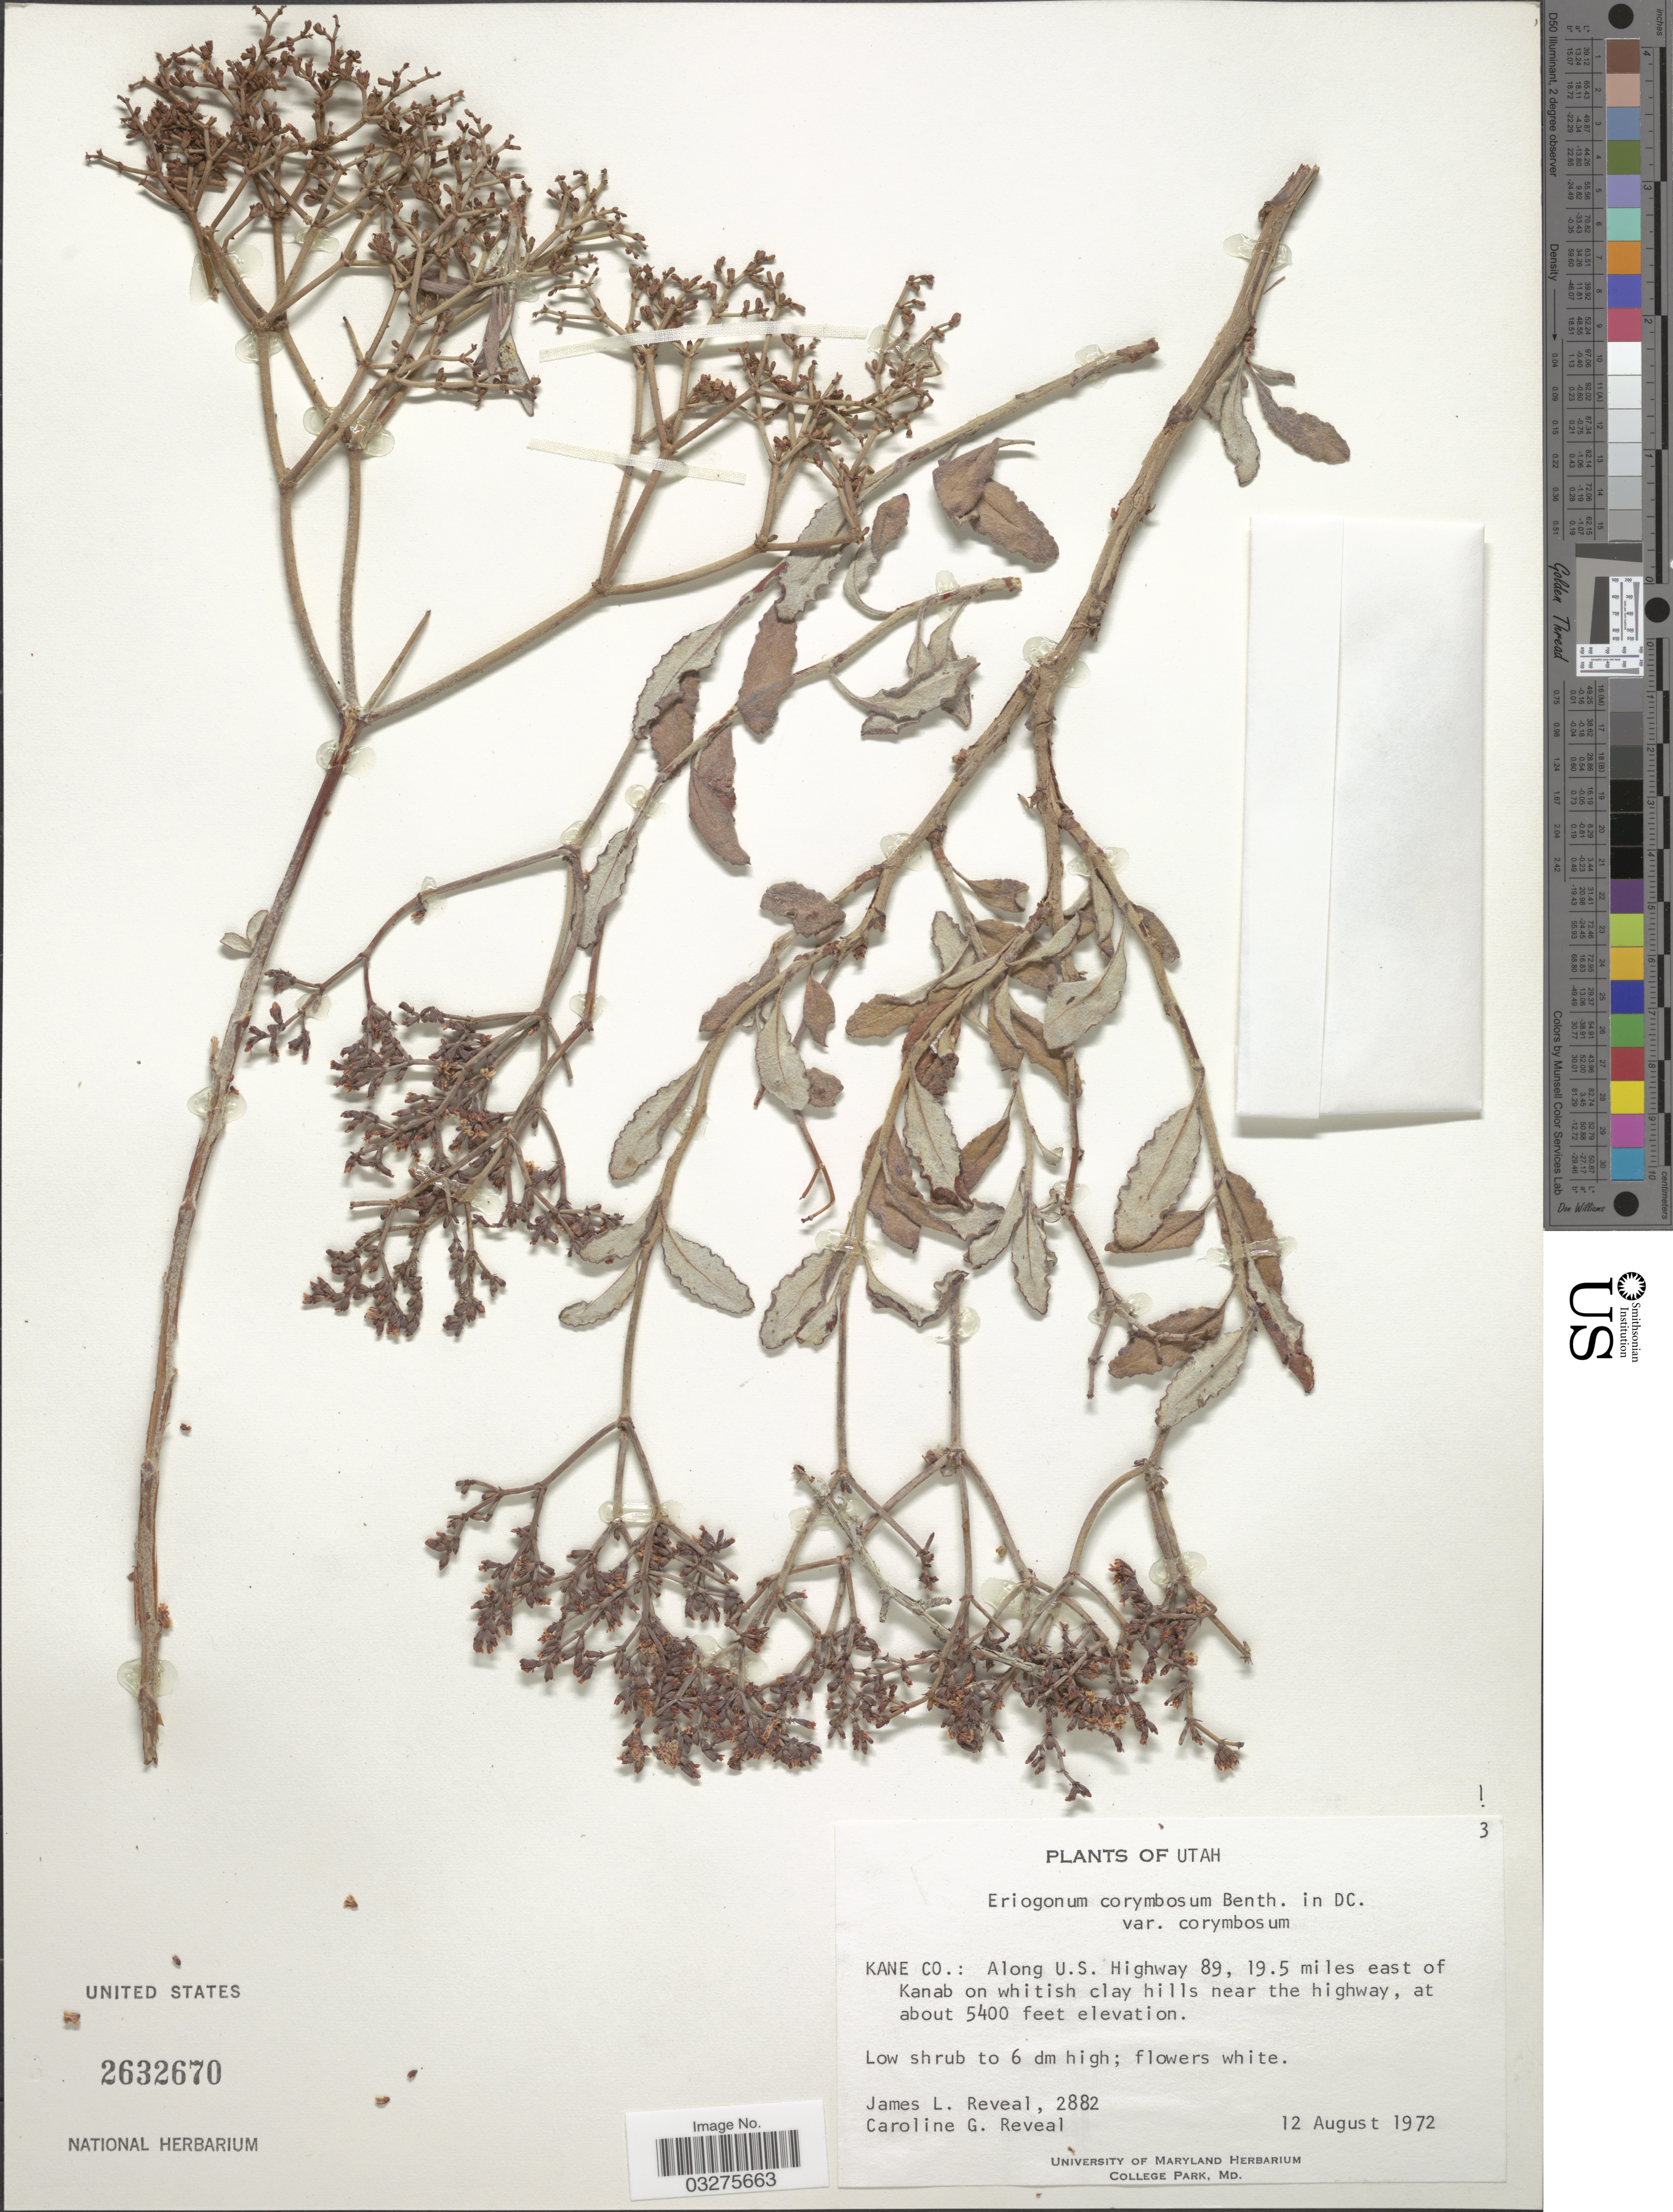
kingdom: Plantae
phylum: Tracheophyta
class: Magnoliopsida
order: Caryophyllales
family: Polygonaceae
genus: Eriogonum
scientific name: Eriogonum corymbosum var. corymbosum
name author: Benth.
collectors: J. L. Reveal & C. G. Reveal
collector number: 2882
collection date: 1972-08-12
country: United States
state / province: Utah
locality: Kane Co.: Along U.S. Highway 89, 19.5 miles east of Kanab on withish clay hills near the highway.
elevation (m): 1646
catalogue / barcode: US 2632670